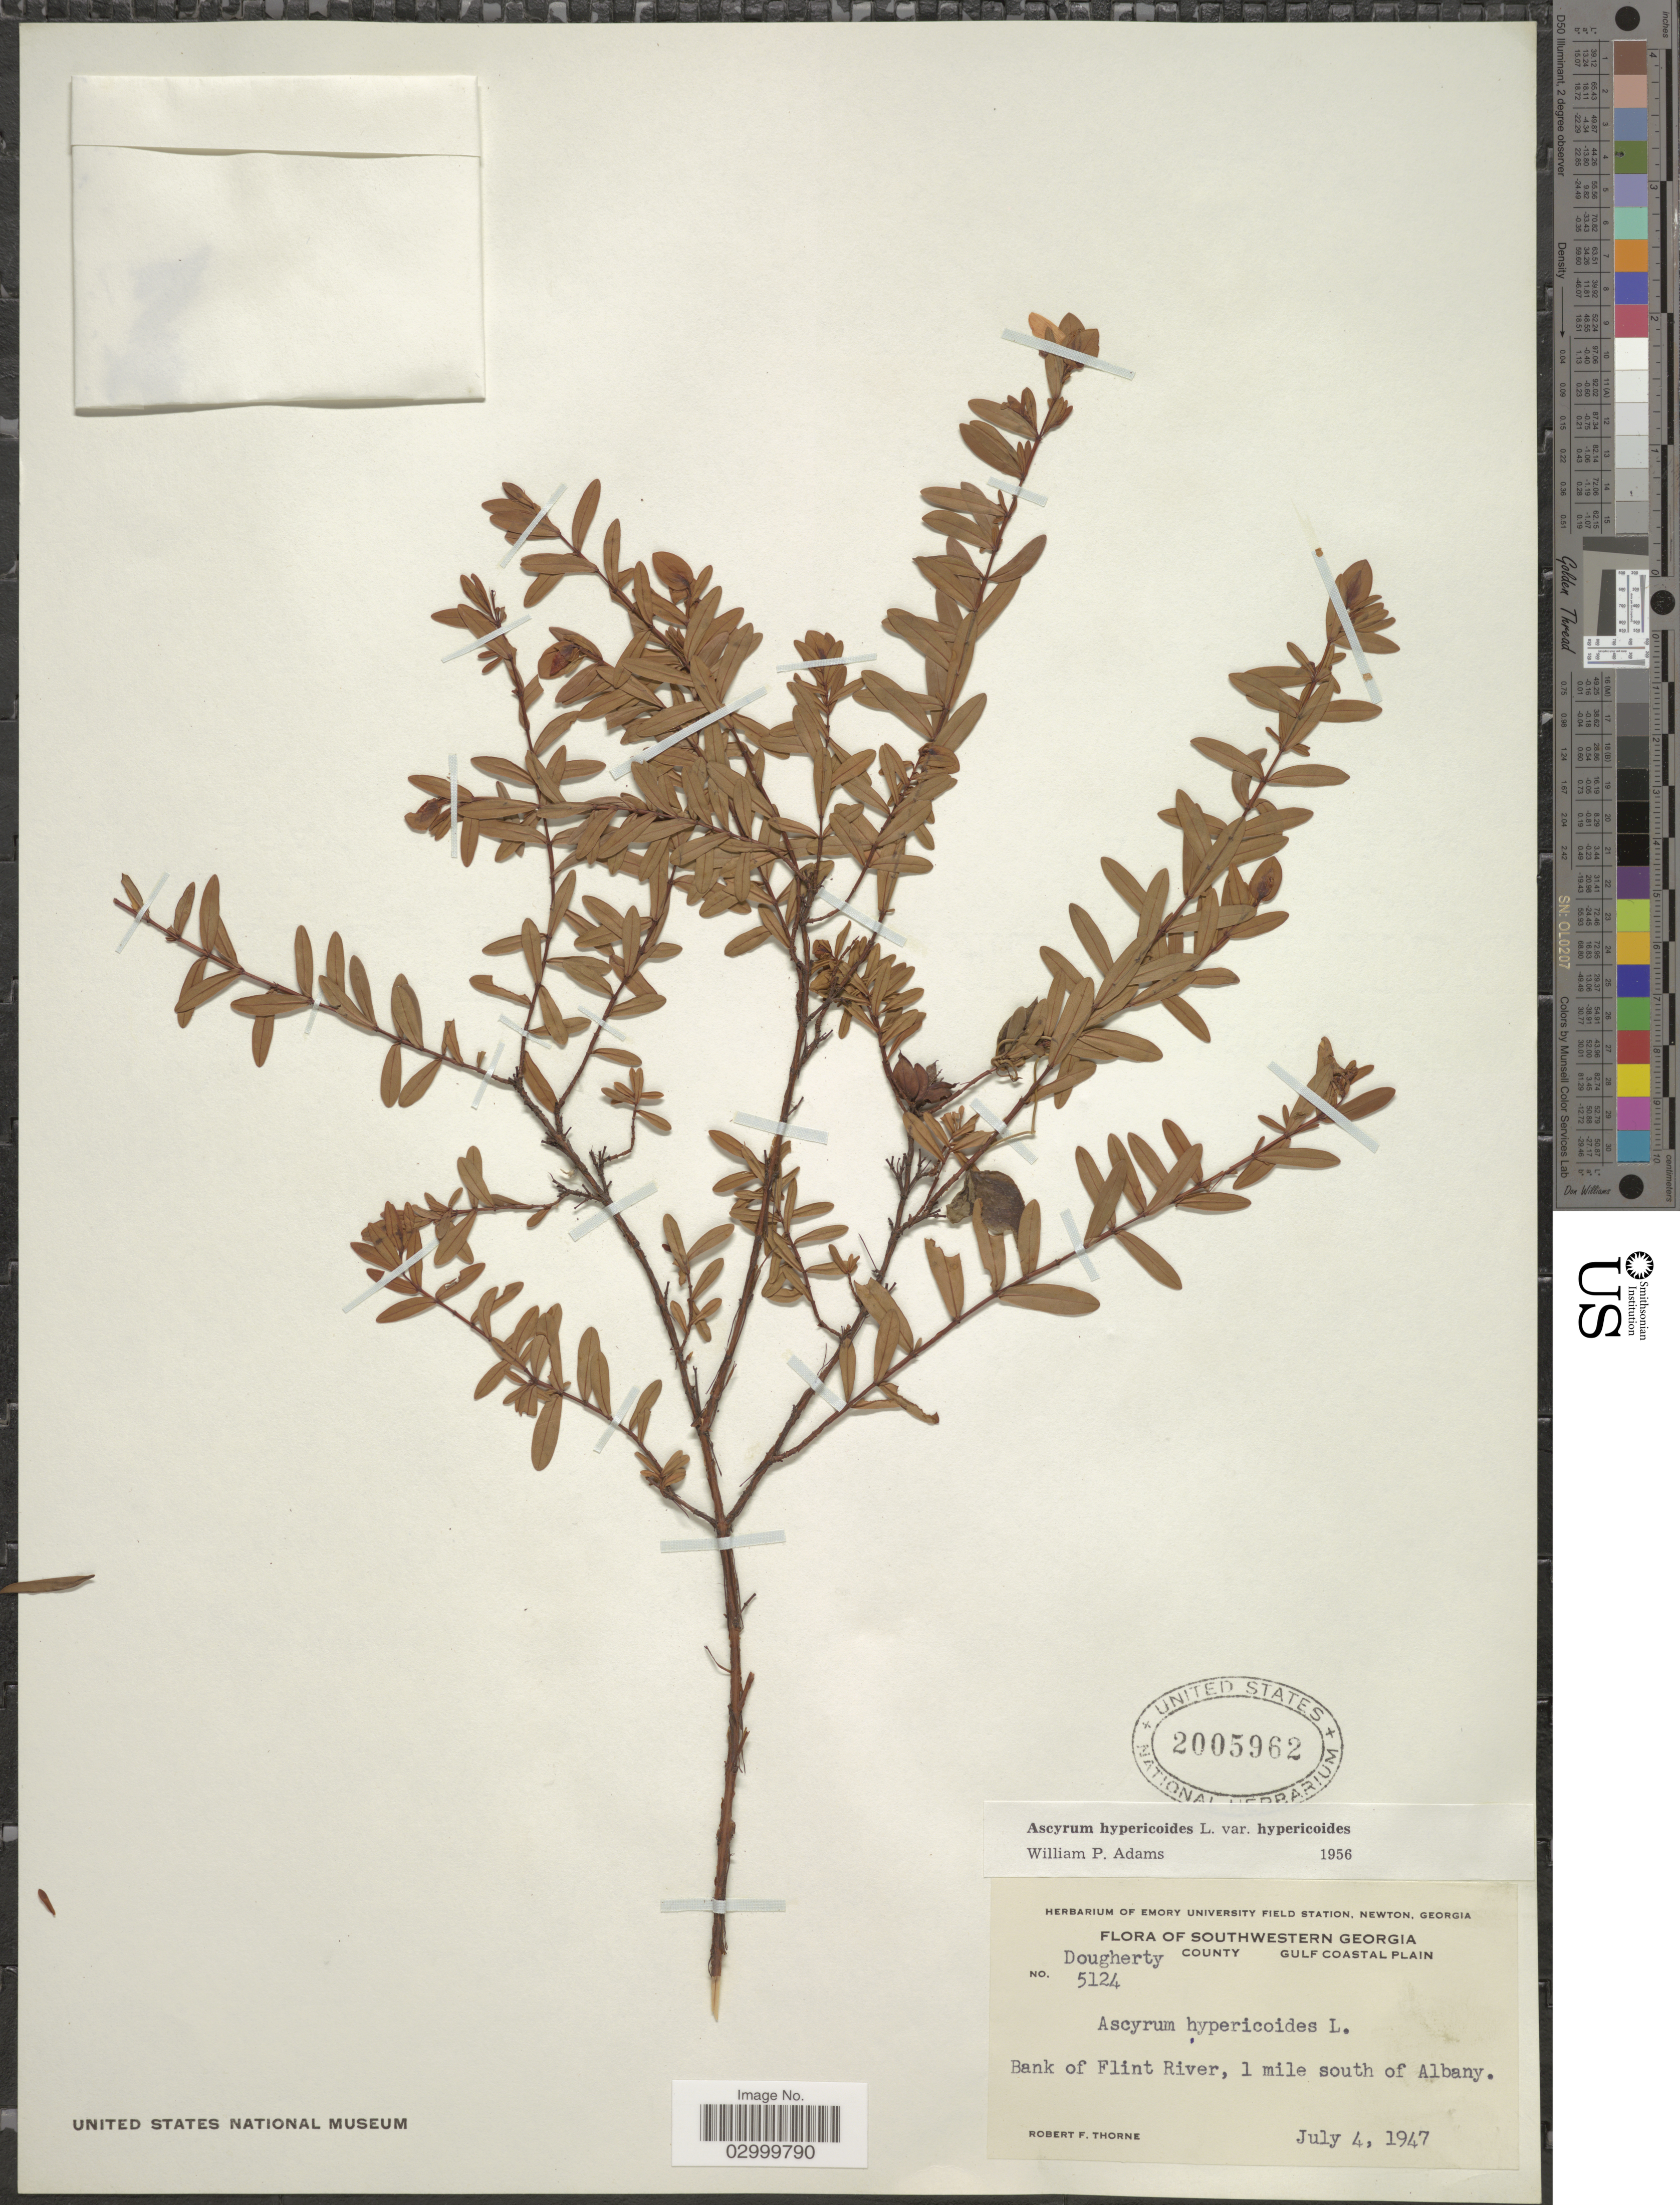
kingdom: Plantae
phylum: Tracheophyta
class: Magnoliopsida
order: Malpighiales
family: Hypericaceae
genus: Hypericum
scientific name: Hypericum hypericoides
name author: (L.) Crantz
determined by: Strong, Mark T., (BOT), Smithsonian Institution - National Museum of Natural History (UNITED STATES)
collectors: R. F. Thorne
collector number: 5124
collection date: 1947-07-04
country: United States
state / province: Georgia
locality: Southwestern Georgia, Dougherty County, Gulf Coastal Plain, Bank of Flint River, 1 mile south of Albany.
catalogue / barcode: US 2005962